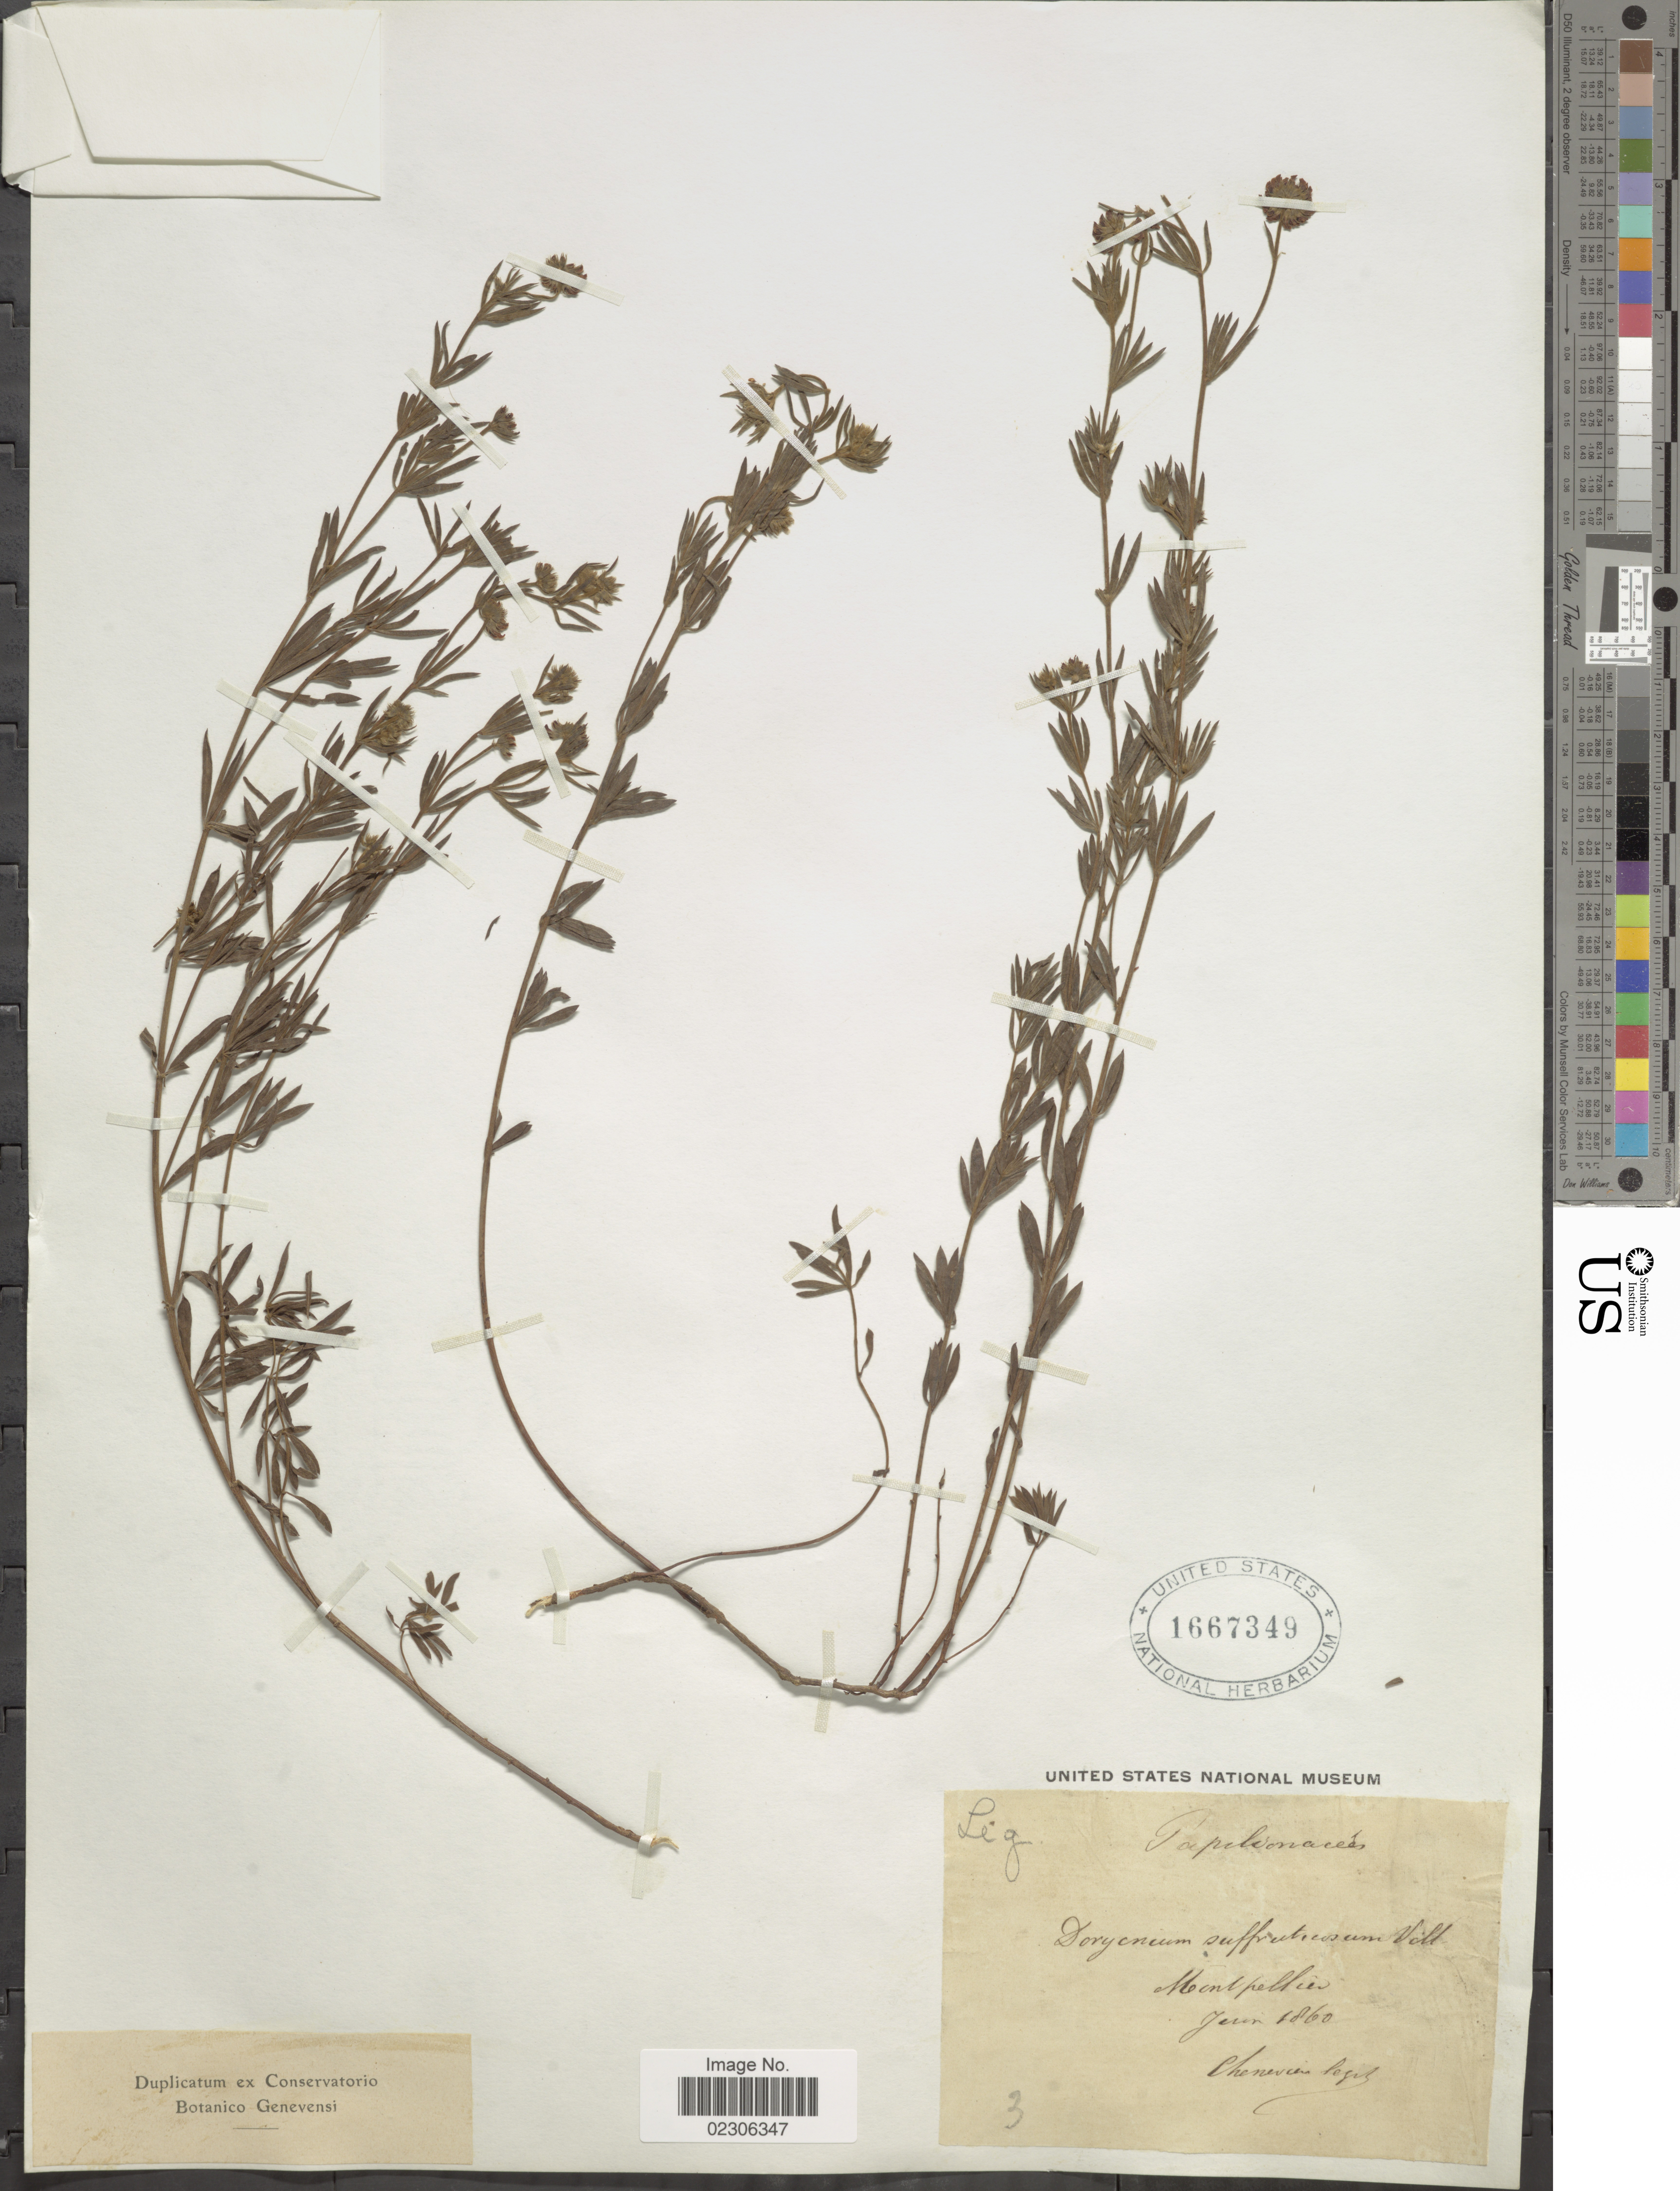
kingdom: Plantae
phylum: Tracheophyta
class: Magnoliopsida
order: Fabales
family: Fabaceae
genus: Dorycnium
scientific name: Dorycnium suffruticosum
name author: Vill.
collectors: Chenevière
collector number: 3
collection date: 1860-06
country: France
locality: Montpellier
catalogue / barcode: US 1667349